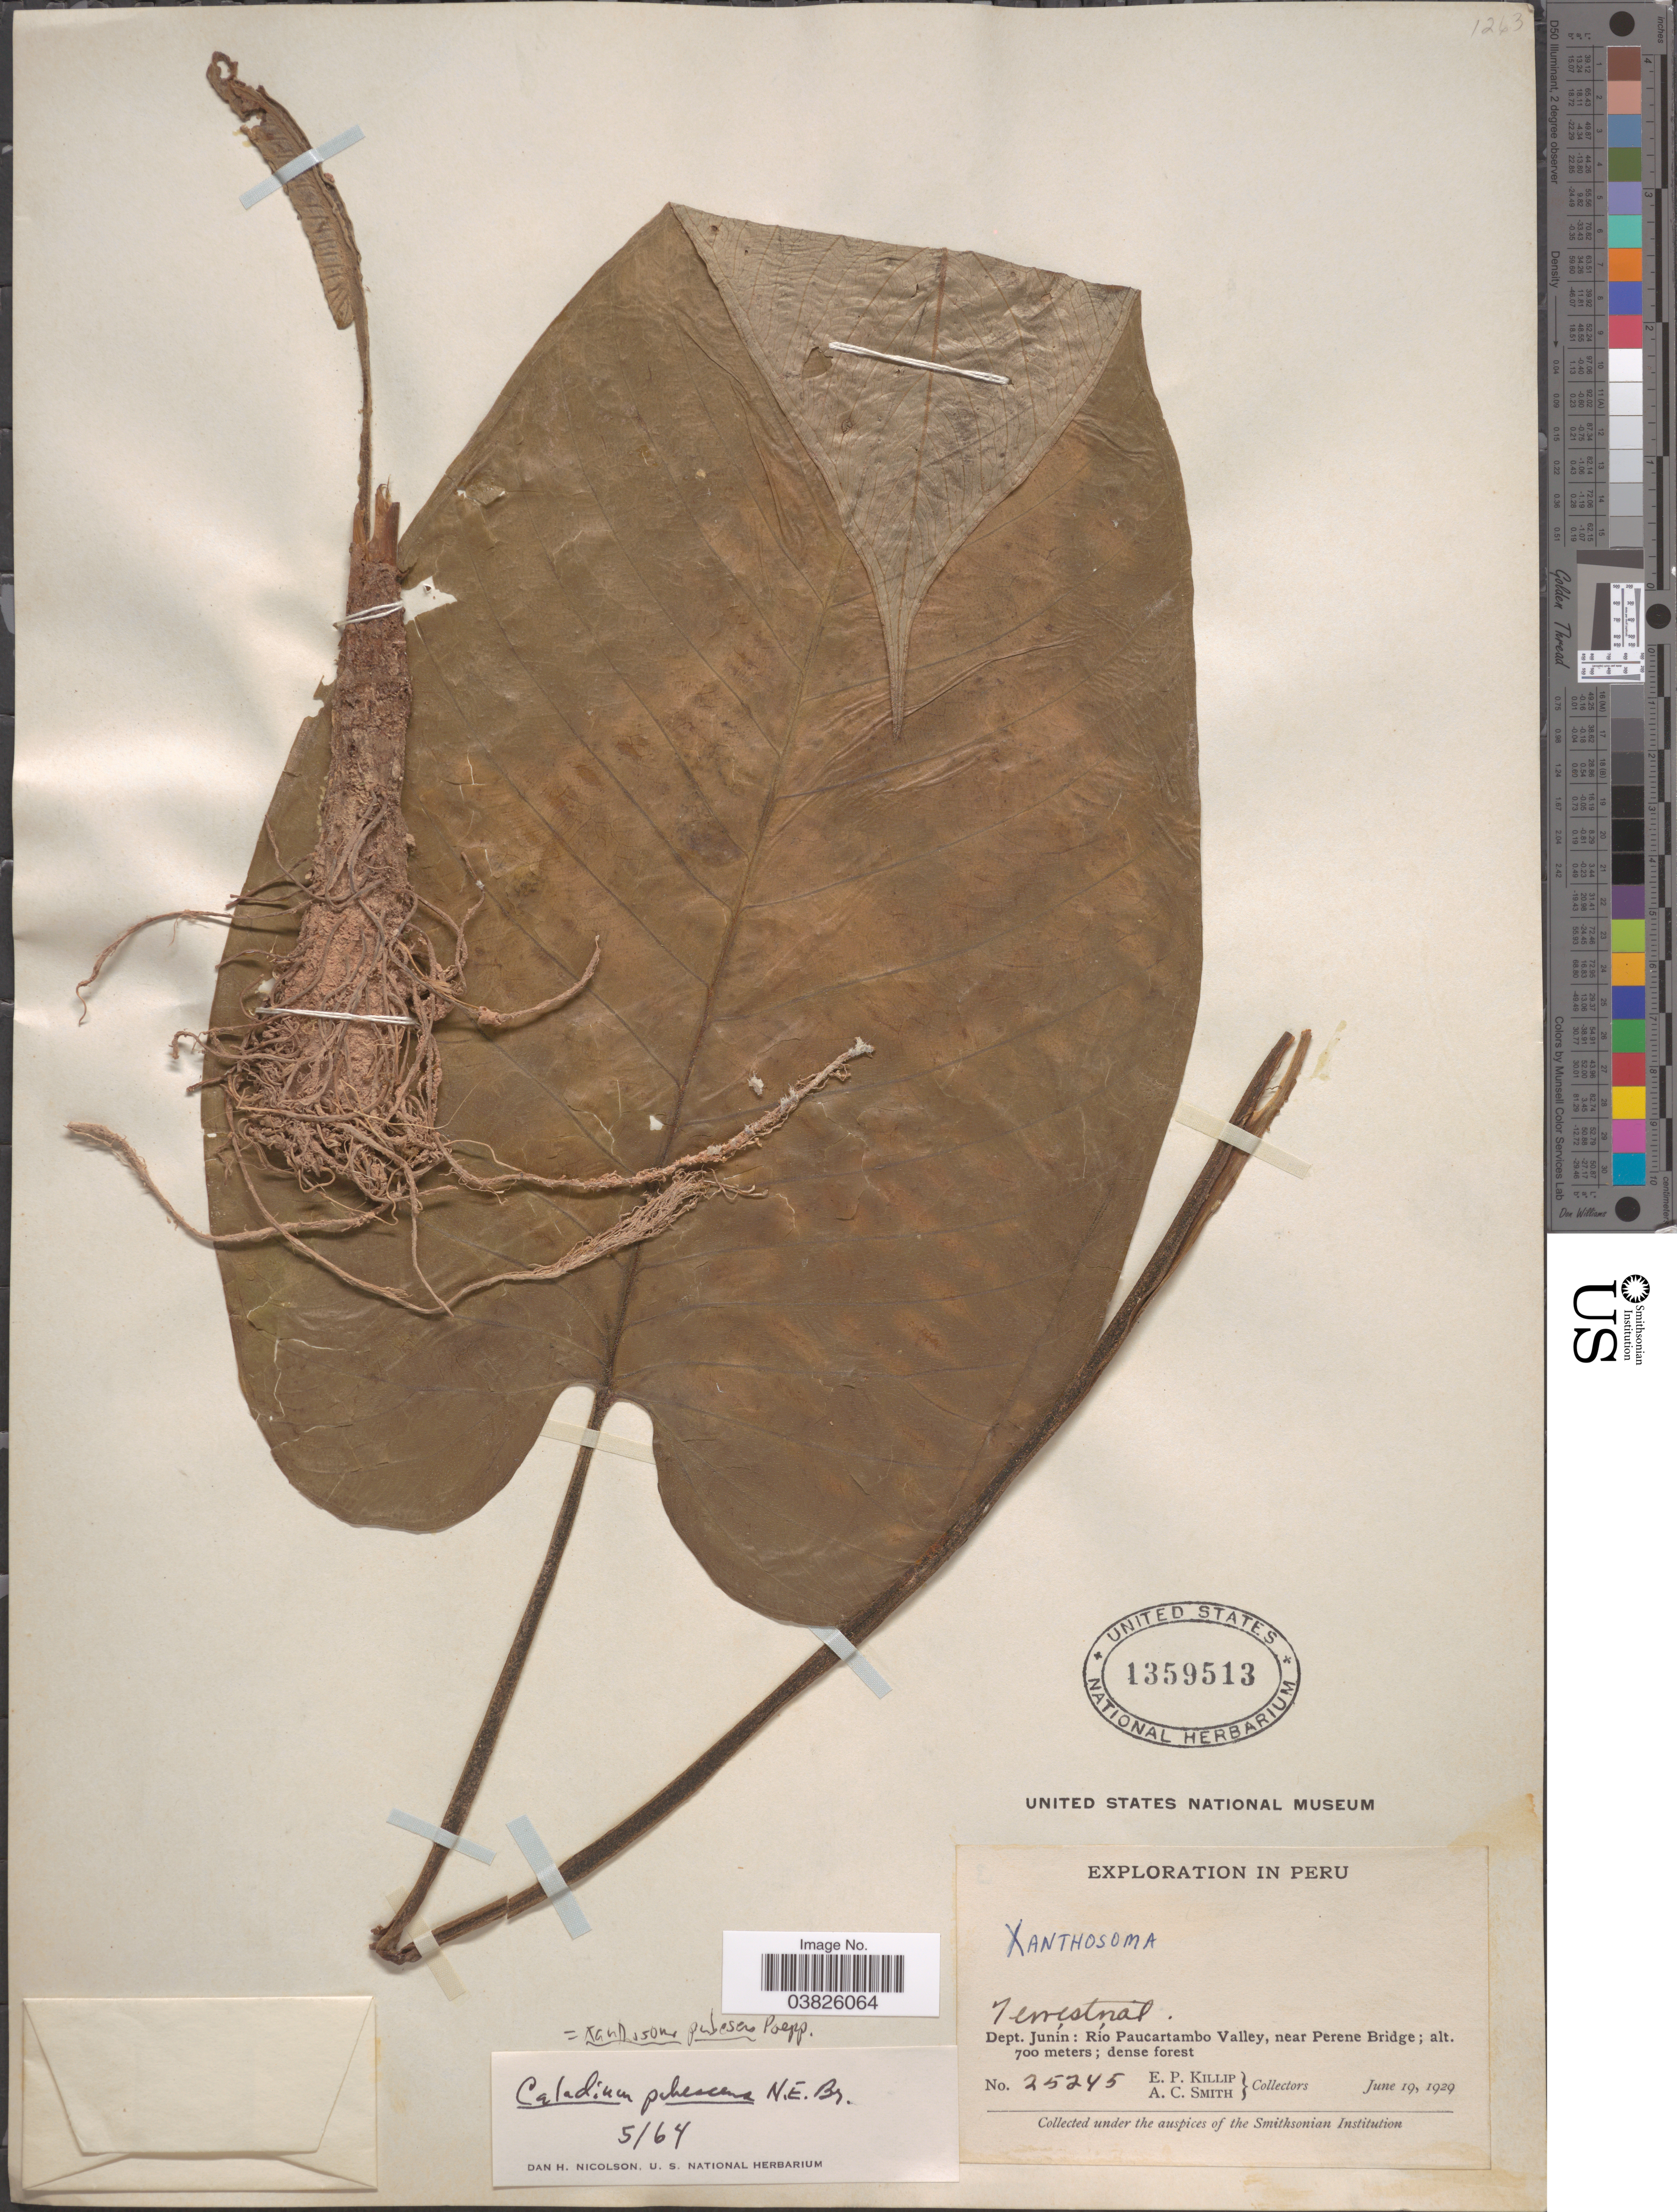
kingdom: Plantae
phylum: Tracheophyta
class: Liliopsida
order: Alismatales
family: Araceae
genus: Xanthosoma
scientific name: Xanthosoma pubescens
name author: Poepp.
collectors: E. P. Killip & A. C. Smith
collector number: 25245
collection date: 1929-06-19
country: Peru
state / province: Junín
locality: Dept. Junín: Río Paucartambo Valley, near Perene Bridge.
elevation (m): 700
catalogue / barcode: US 1359513